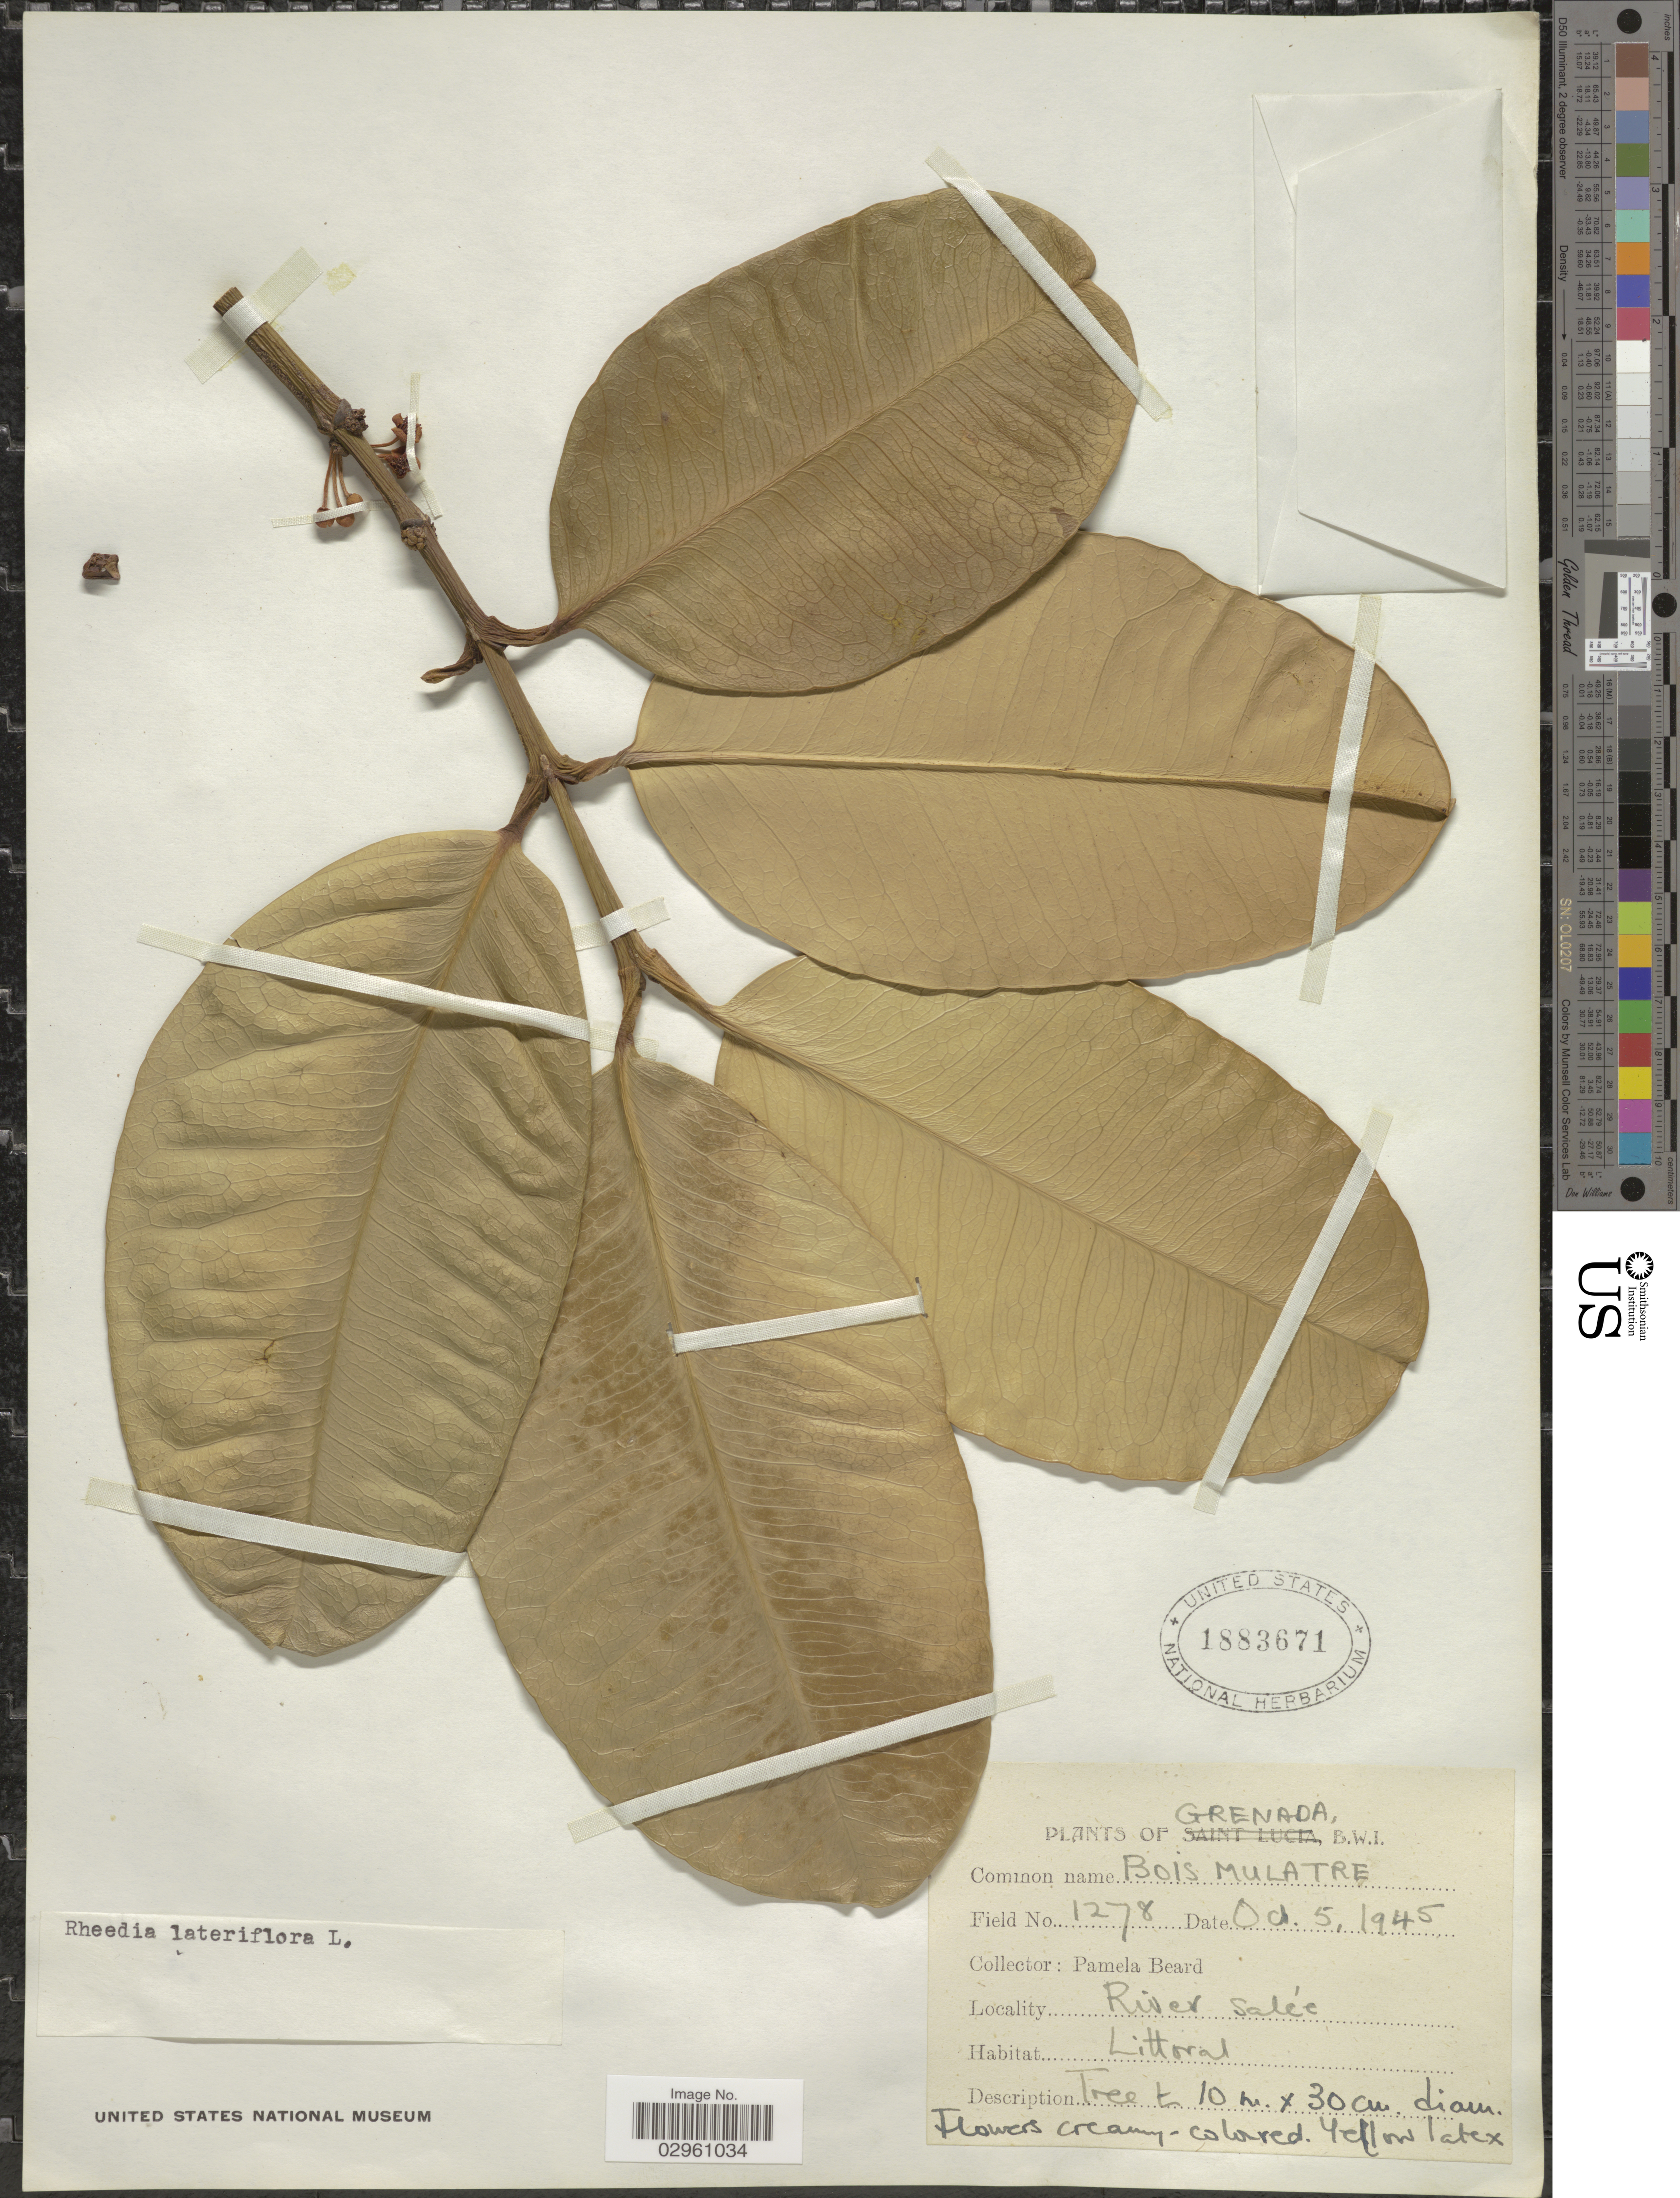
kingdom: Plantae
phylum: Tracheophyta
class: Magnoliopsida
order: Malpighiales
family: Clusiaceae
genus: Garcinia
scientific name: Garcinia humilis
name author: (Vahl) C.D. Adams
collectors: P. Beard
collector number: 1278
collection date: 1945-10-05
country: St. Vincent - Grenadines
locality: Grenada B. W. I. River Salée.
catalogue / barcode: US 1883671